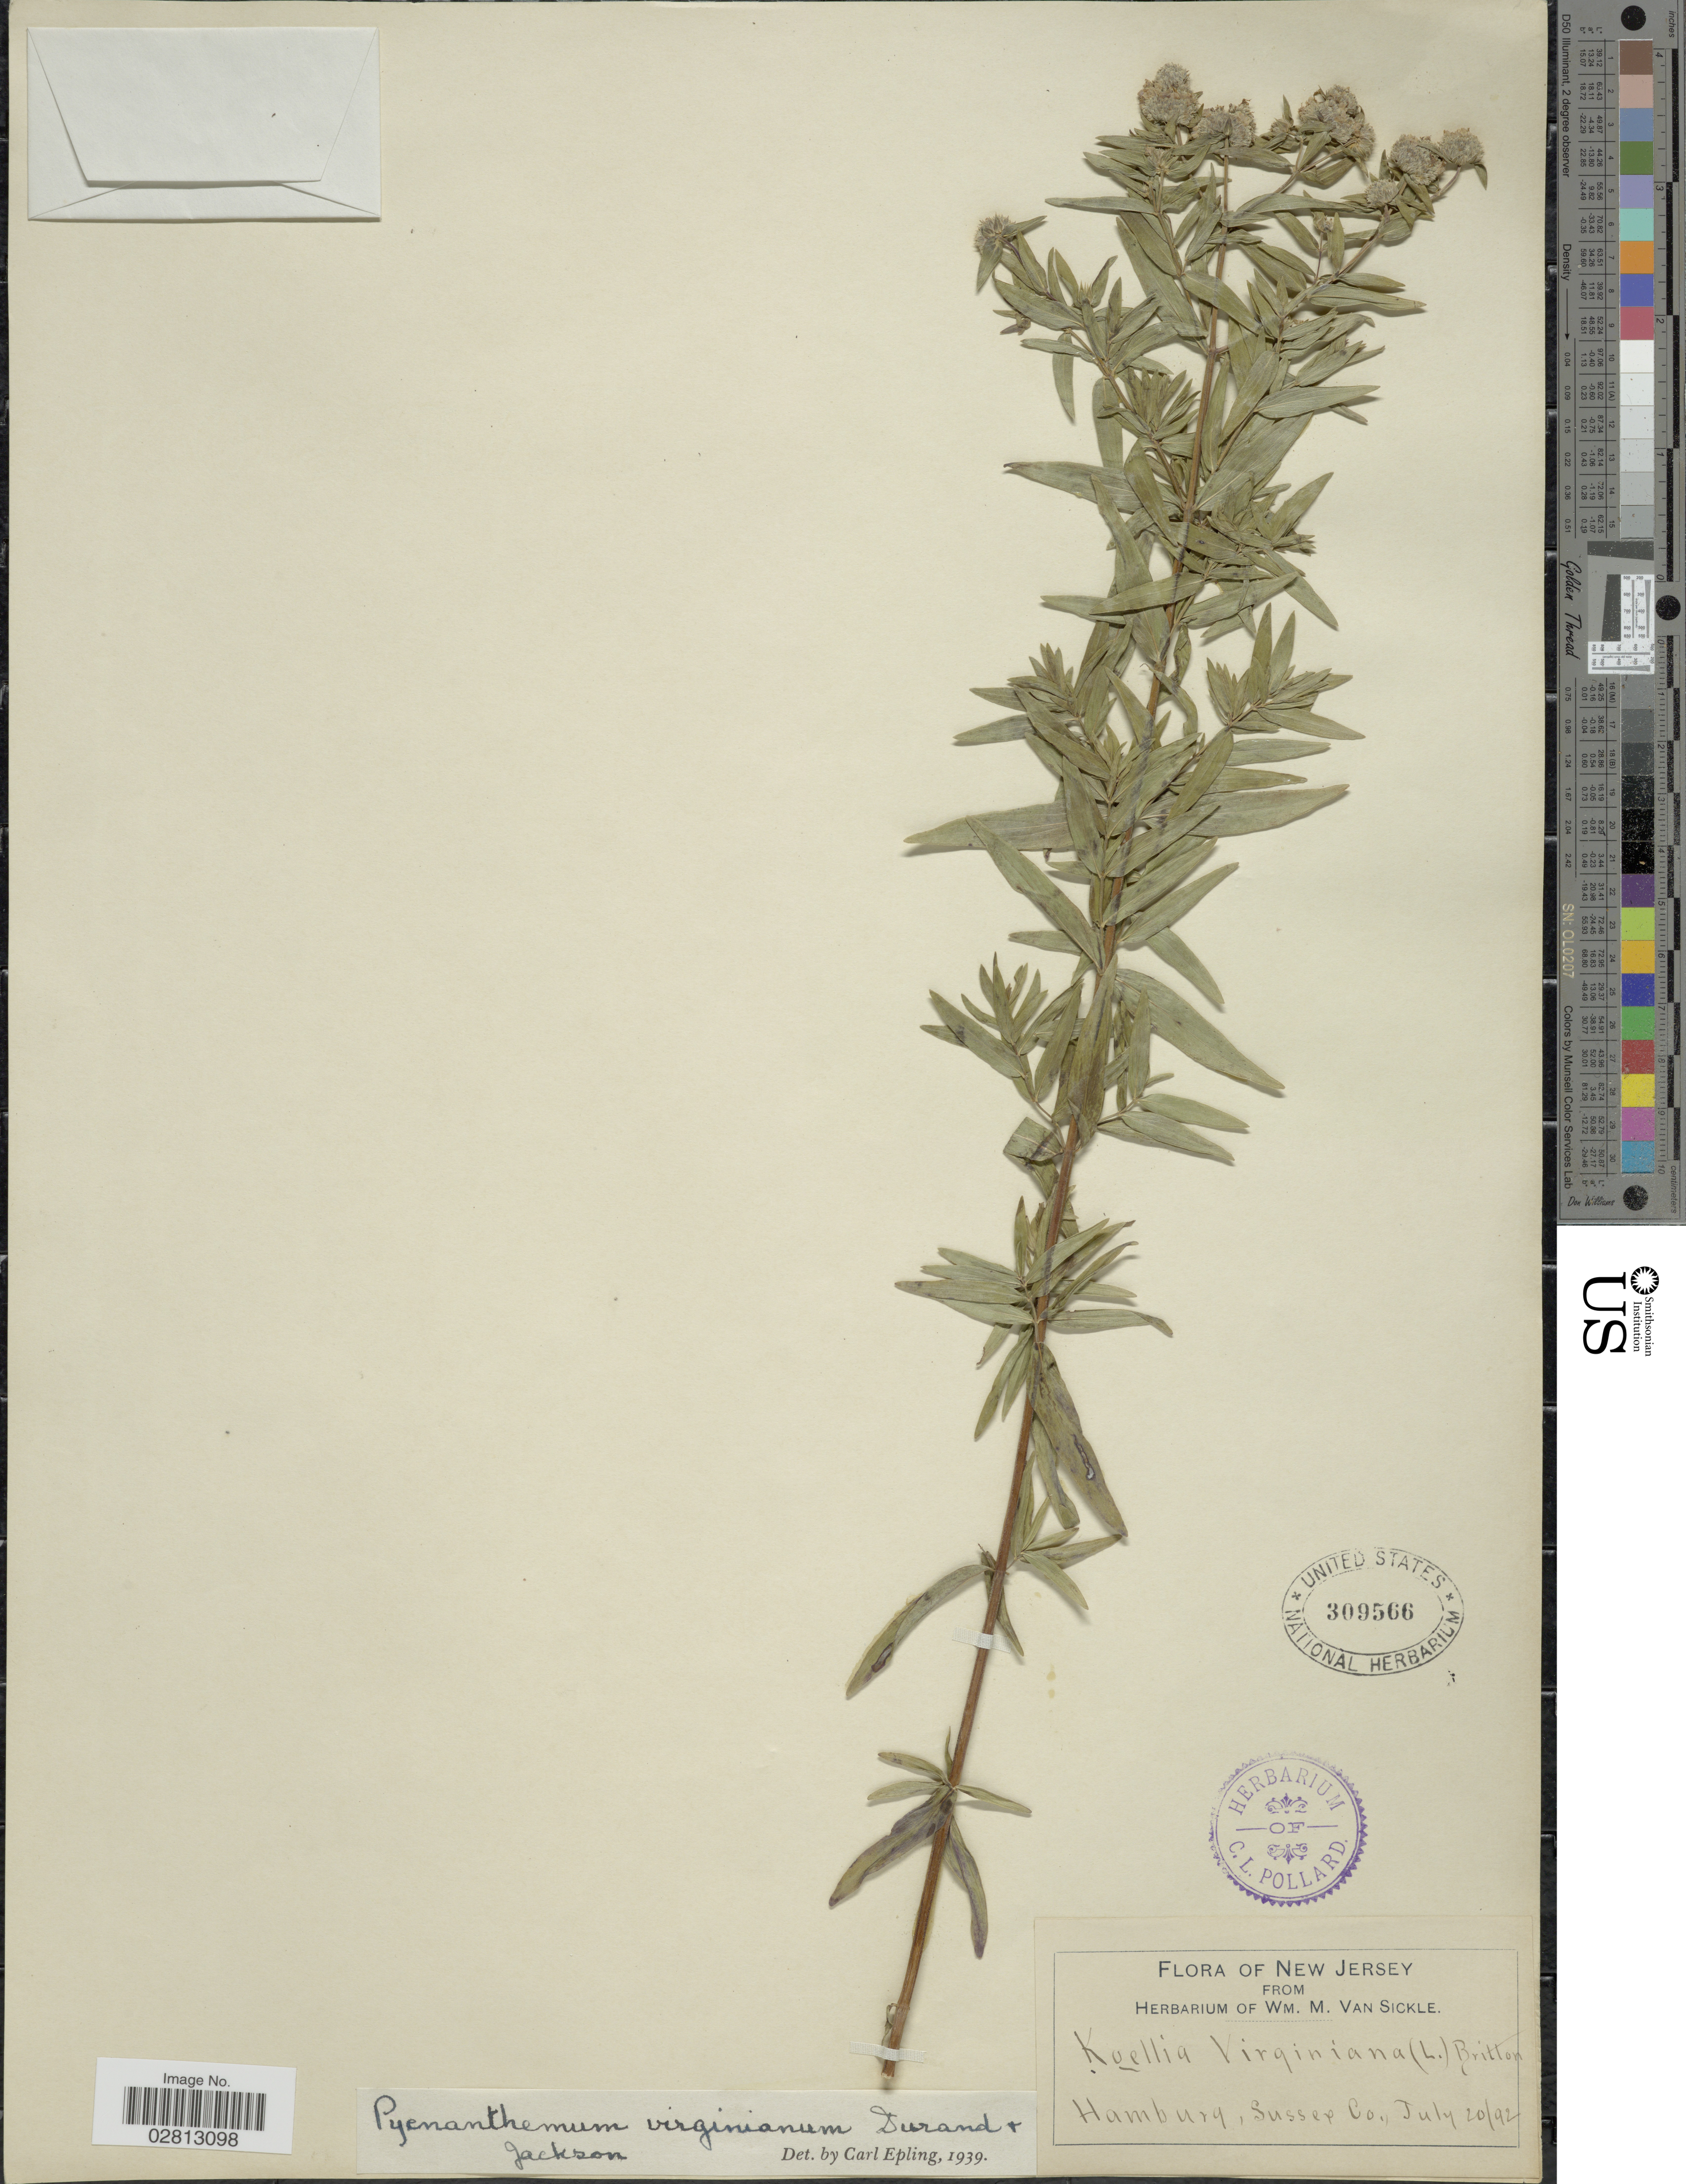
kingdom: Plantae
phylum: Tracheophyta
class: Magnoliopsida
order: Lamiales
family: Lamiaceae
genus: Pycnanthemum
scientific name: Pycnanthemum virginianum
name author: (L.) Durand & B.D. Jacks. ex B.L. Rob. & Fernald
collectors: ex herb. Wm. M. Van Sickle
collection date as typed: Transcribed d/m/y: 20/7/92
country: United States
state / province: New Jersey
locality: Hamburg, Sussex Co.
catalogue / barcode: US 309566